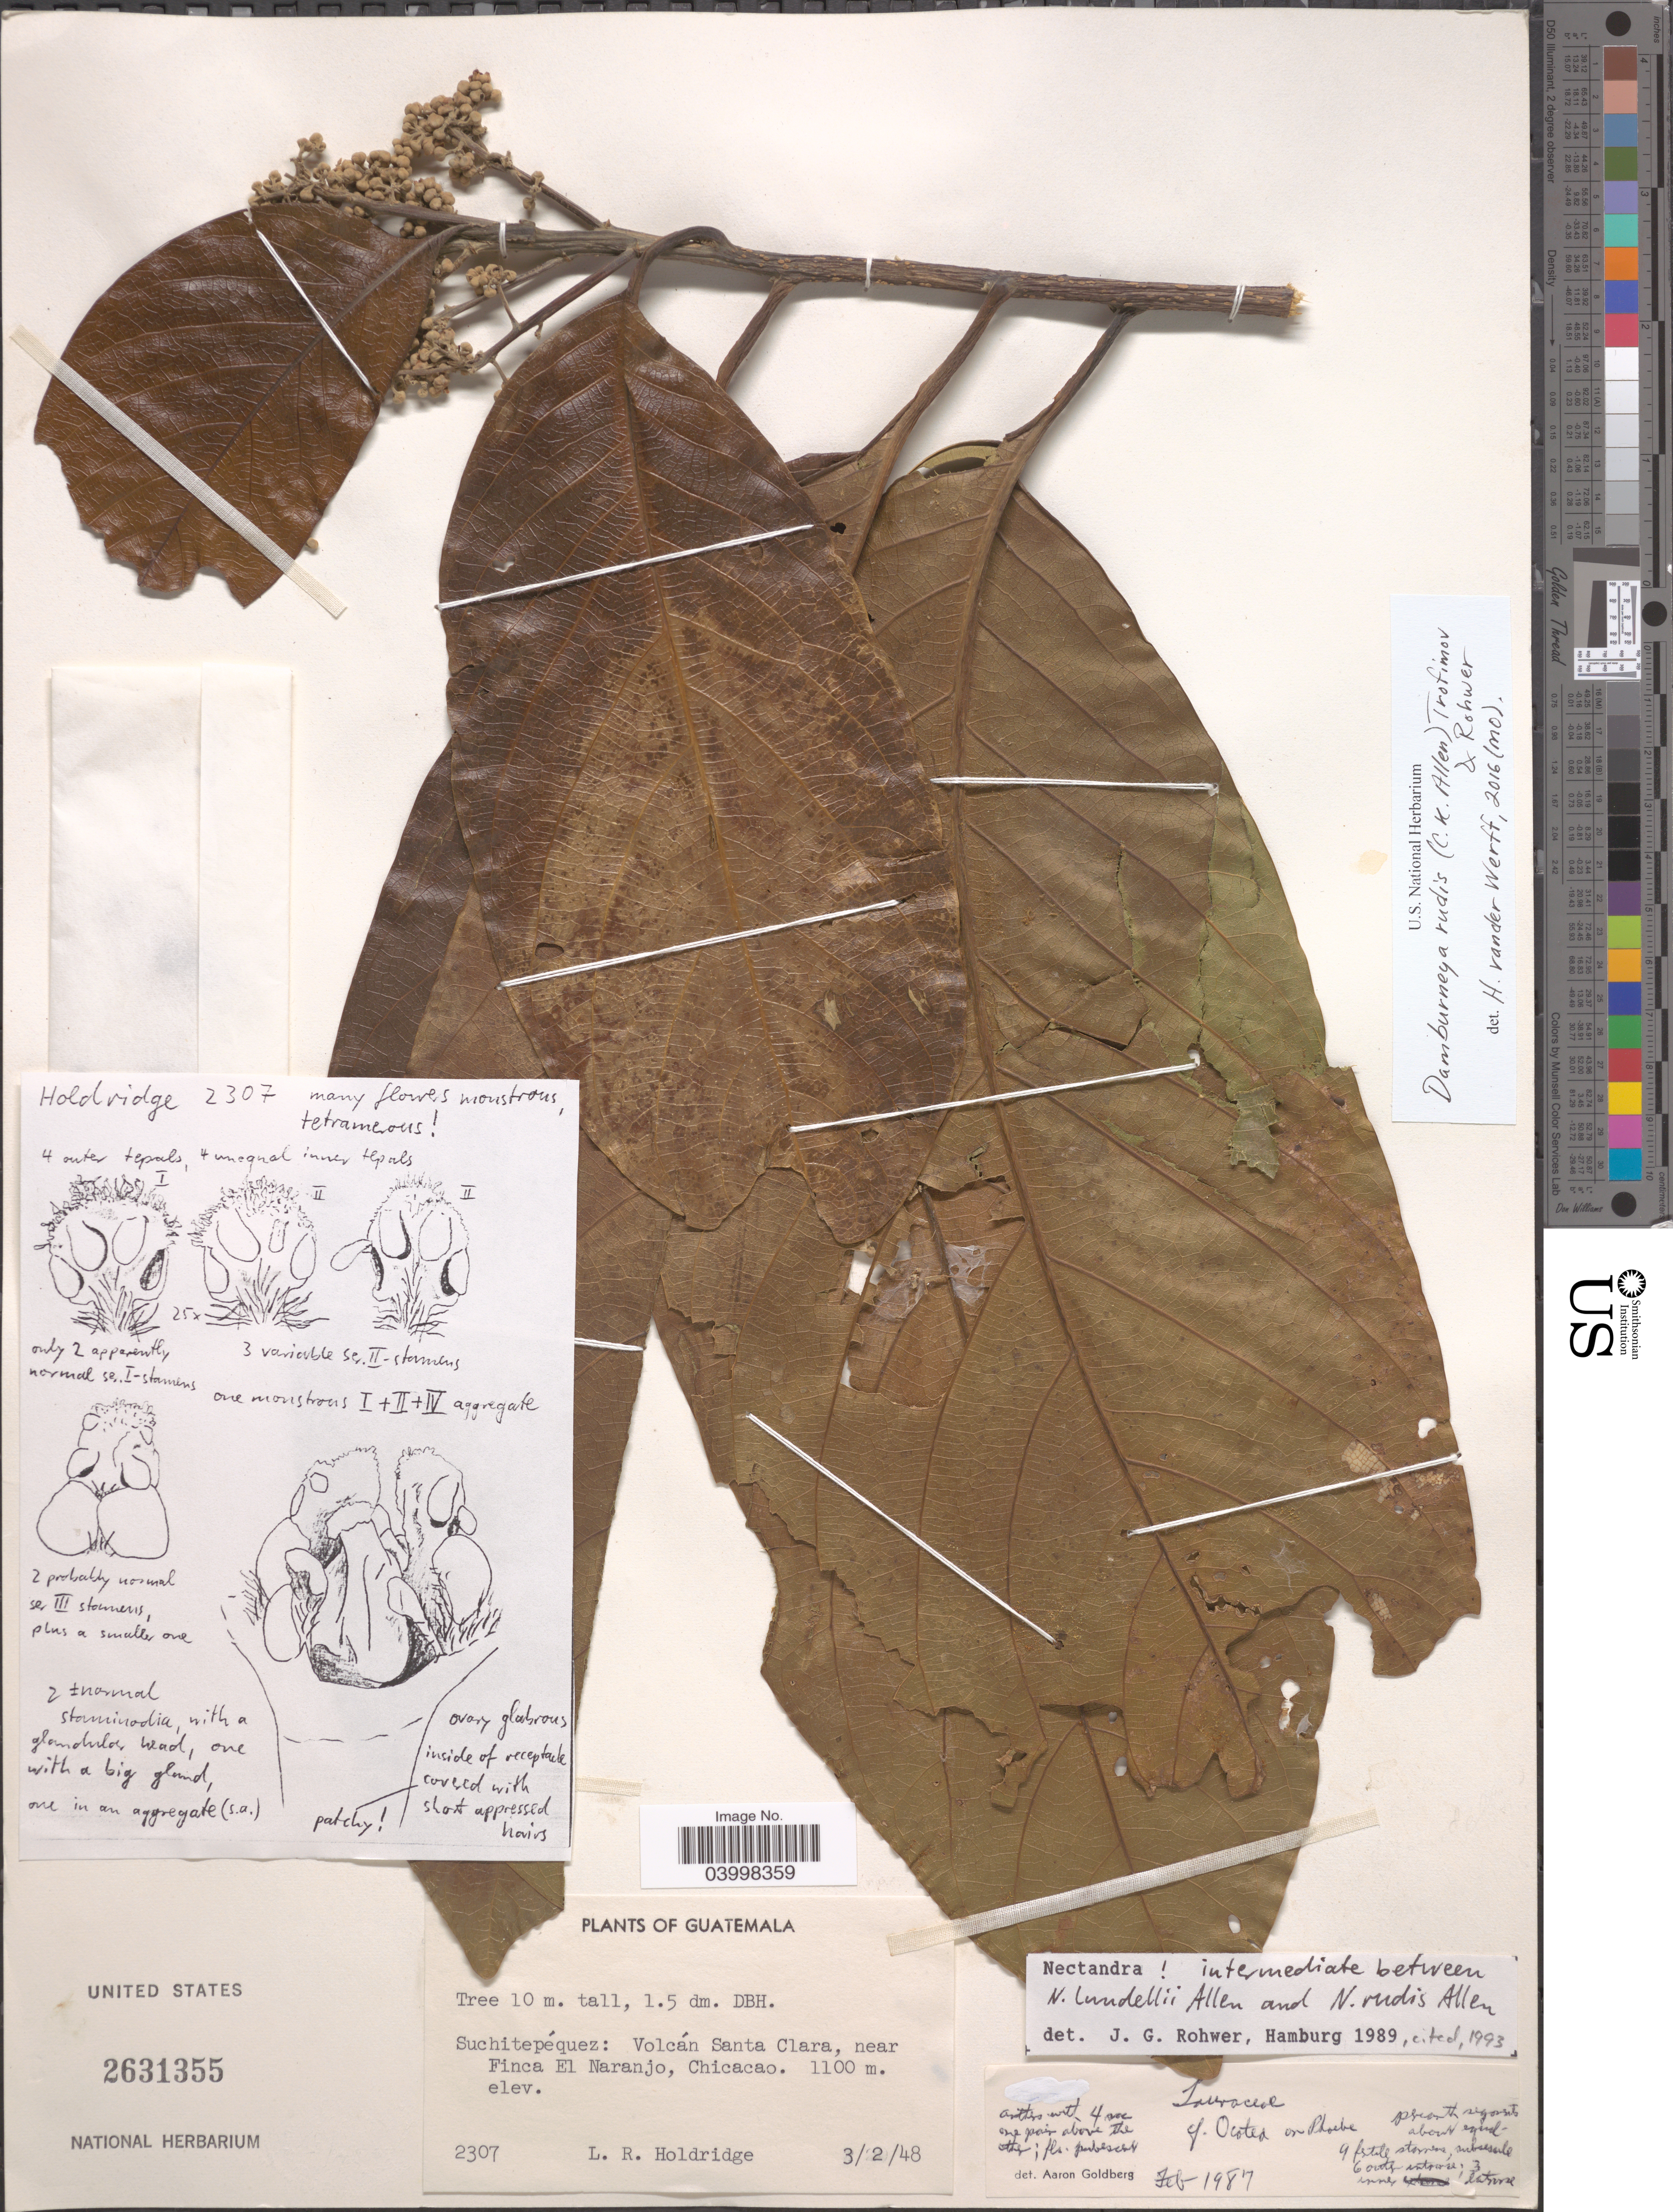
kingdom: Plantae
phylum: Tracheophyta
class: Magnoliopsida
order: Laurales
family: Lauraceae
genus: Damburneya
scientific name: Damburneya rudis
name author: (C.K. Allen) Trofimov & Rohwer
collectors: L. Holdridge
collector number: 2307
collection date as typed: Transcribed d/m/y: 3/2/48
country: Guatemala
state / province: Suchitepequez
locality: Volcán Santa Clara, near Finca El Naranjo, Chicacao.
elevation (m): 1100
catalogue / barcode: US 2631355